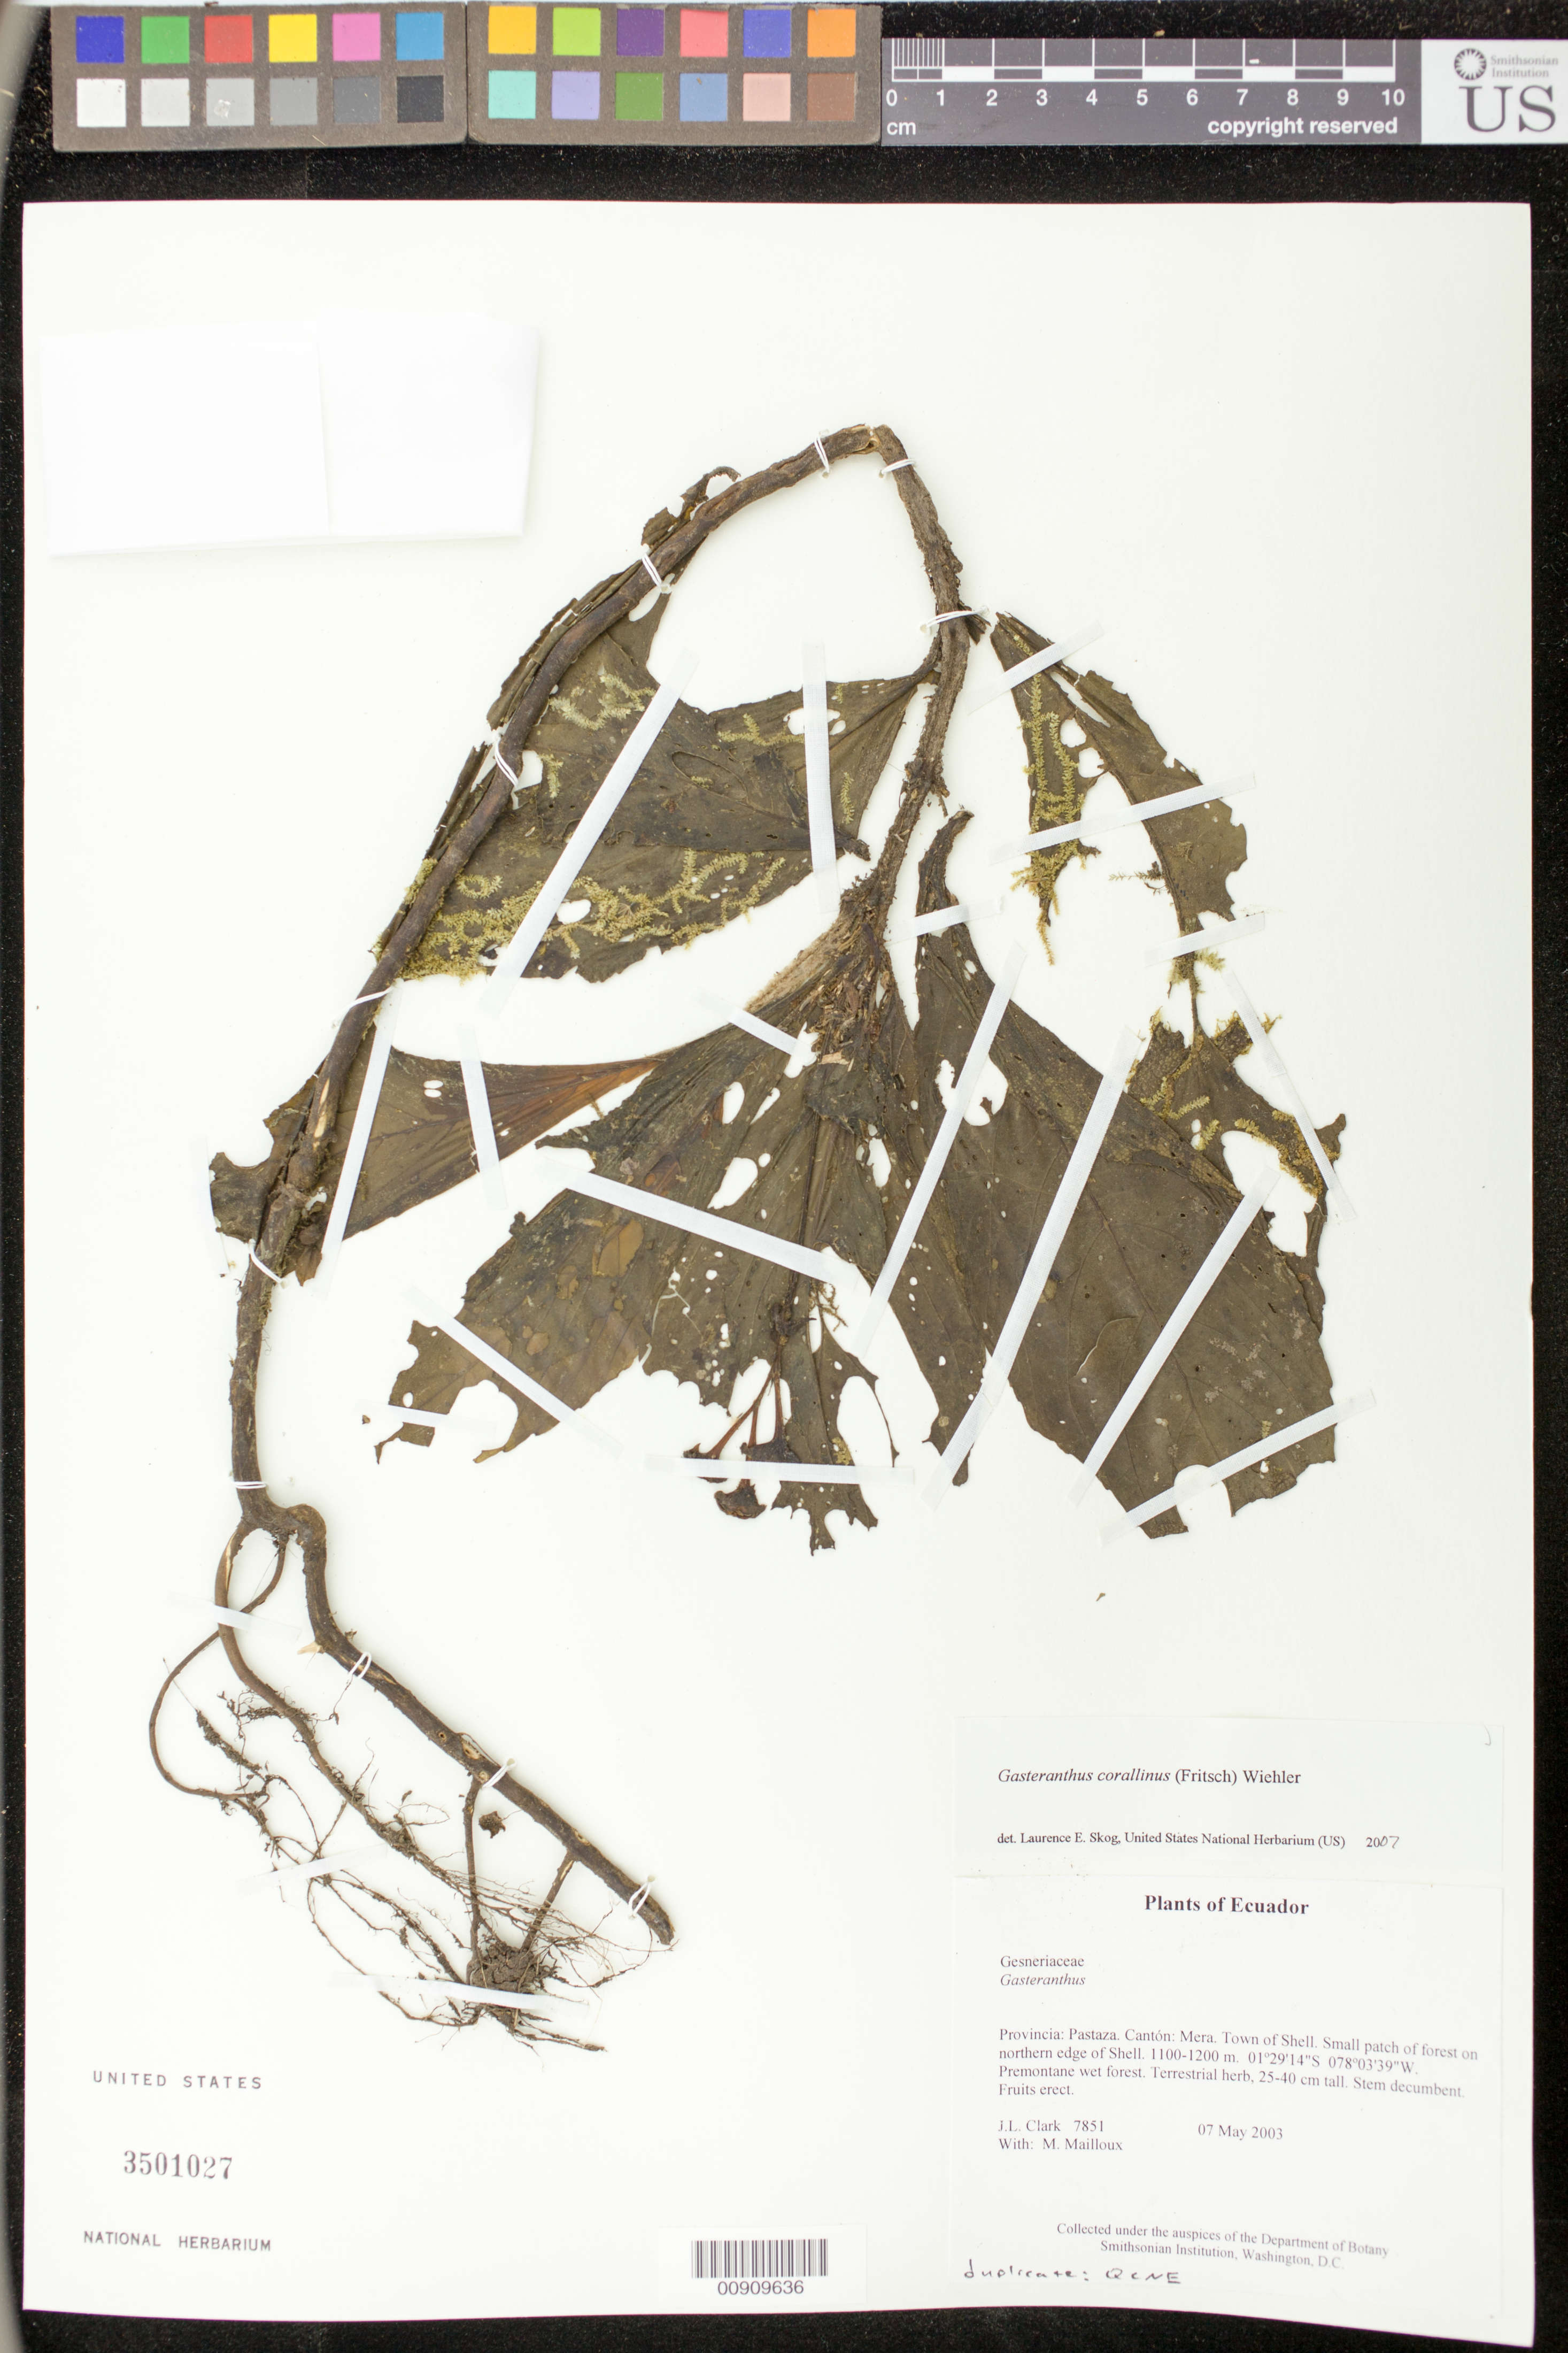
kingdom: Plantae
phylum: Tracheophyta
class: Magnoliopsida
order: Lamiales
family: Gesneriaceae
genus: Gasteranthus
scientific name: Gasteranthus corallinus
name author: (Fritsch) Wiehler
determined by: Skog, Laurence E.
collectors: J. L. Clark & M. Mailloux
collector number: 7851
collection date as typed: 07 May 2003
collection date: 2003-05-07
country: Ecuador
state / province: Pastaza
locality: Mera. Town of Shell. Small patch of forest on northern edge of Shell.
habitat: Premontane wet forest.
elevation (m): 1100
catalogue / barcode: US 3501027